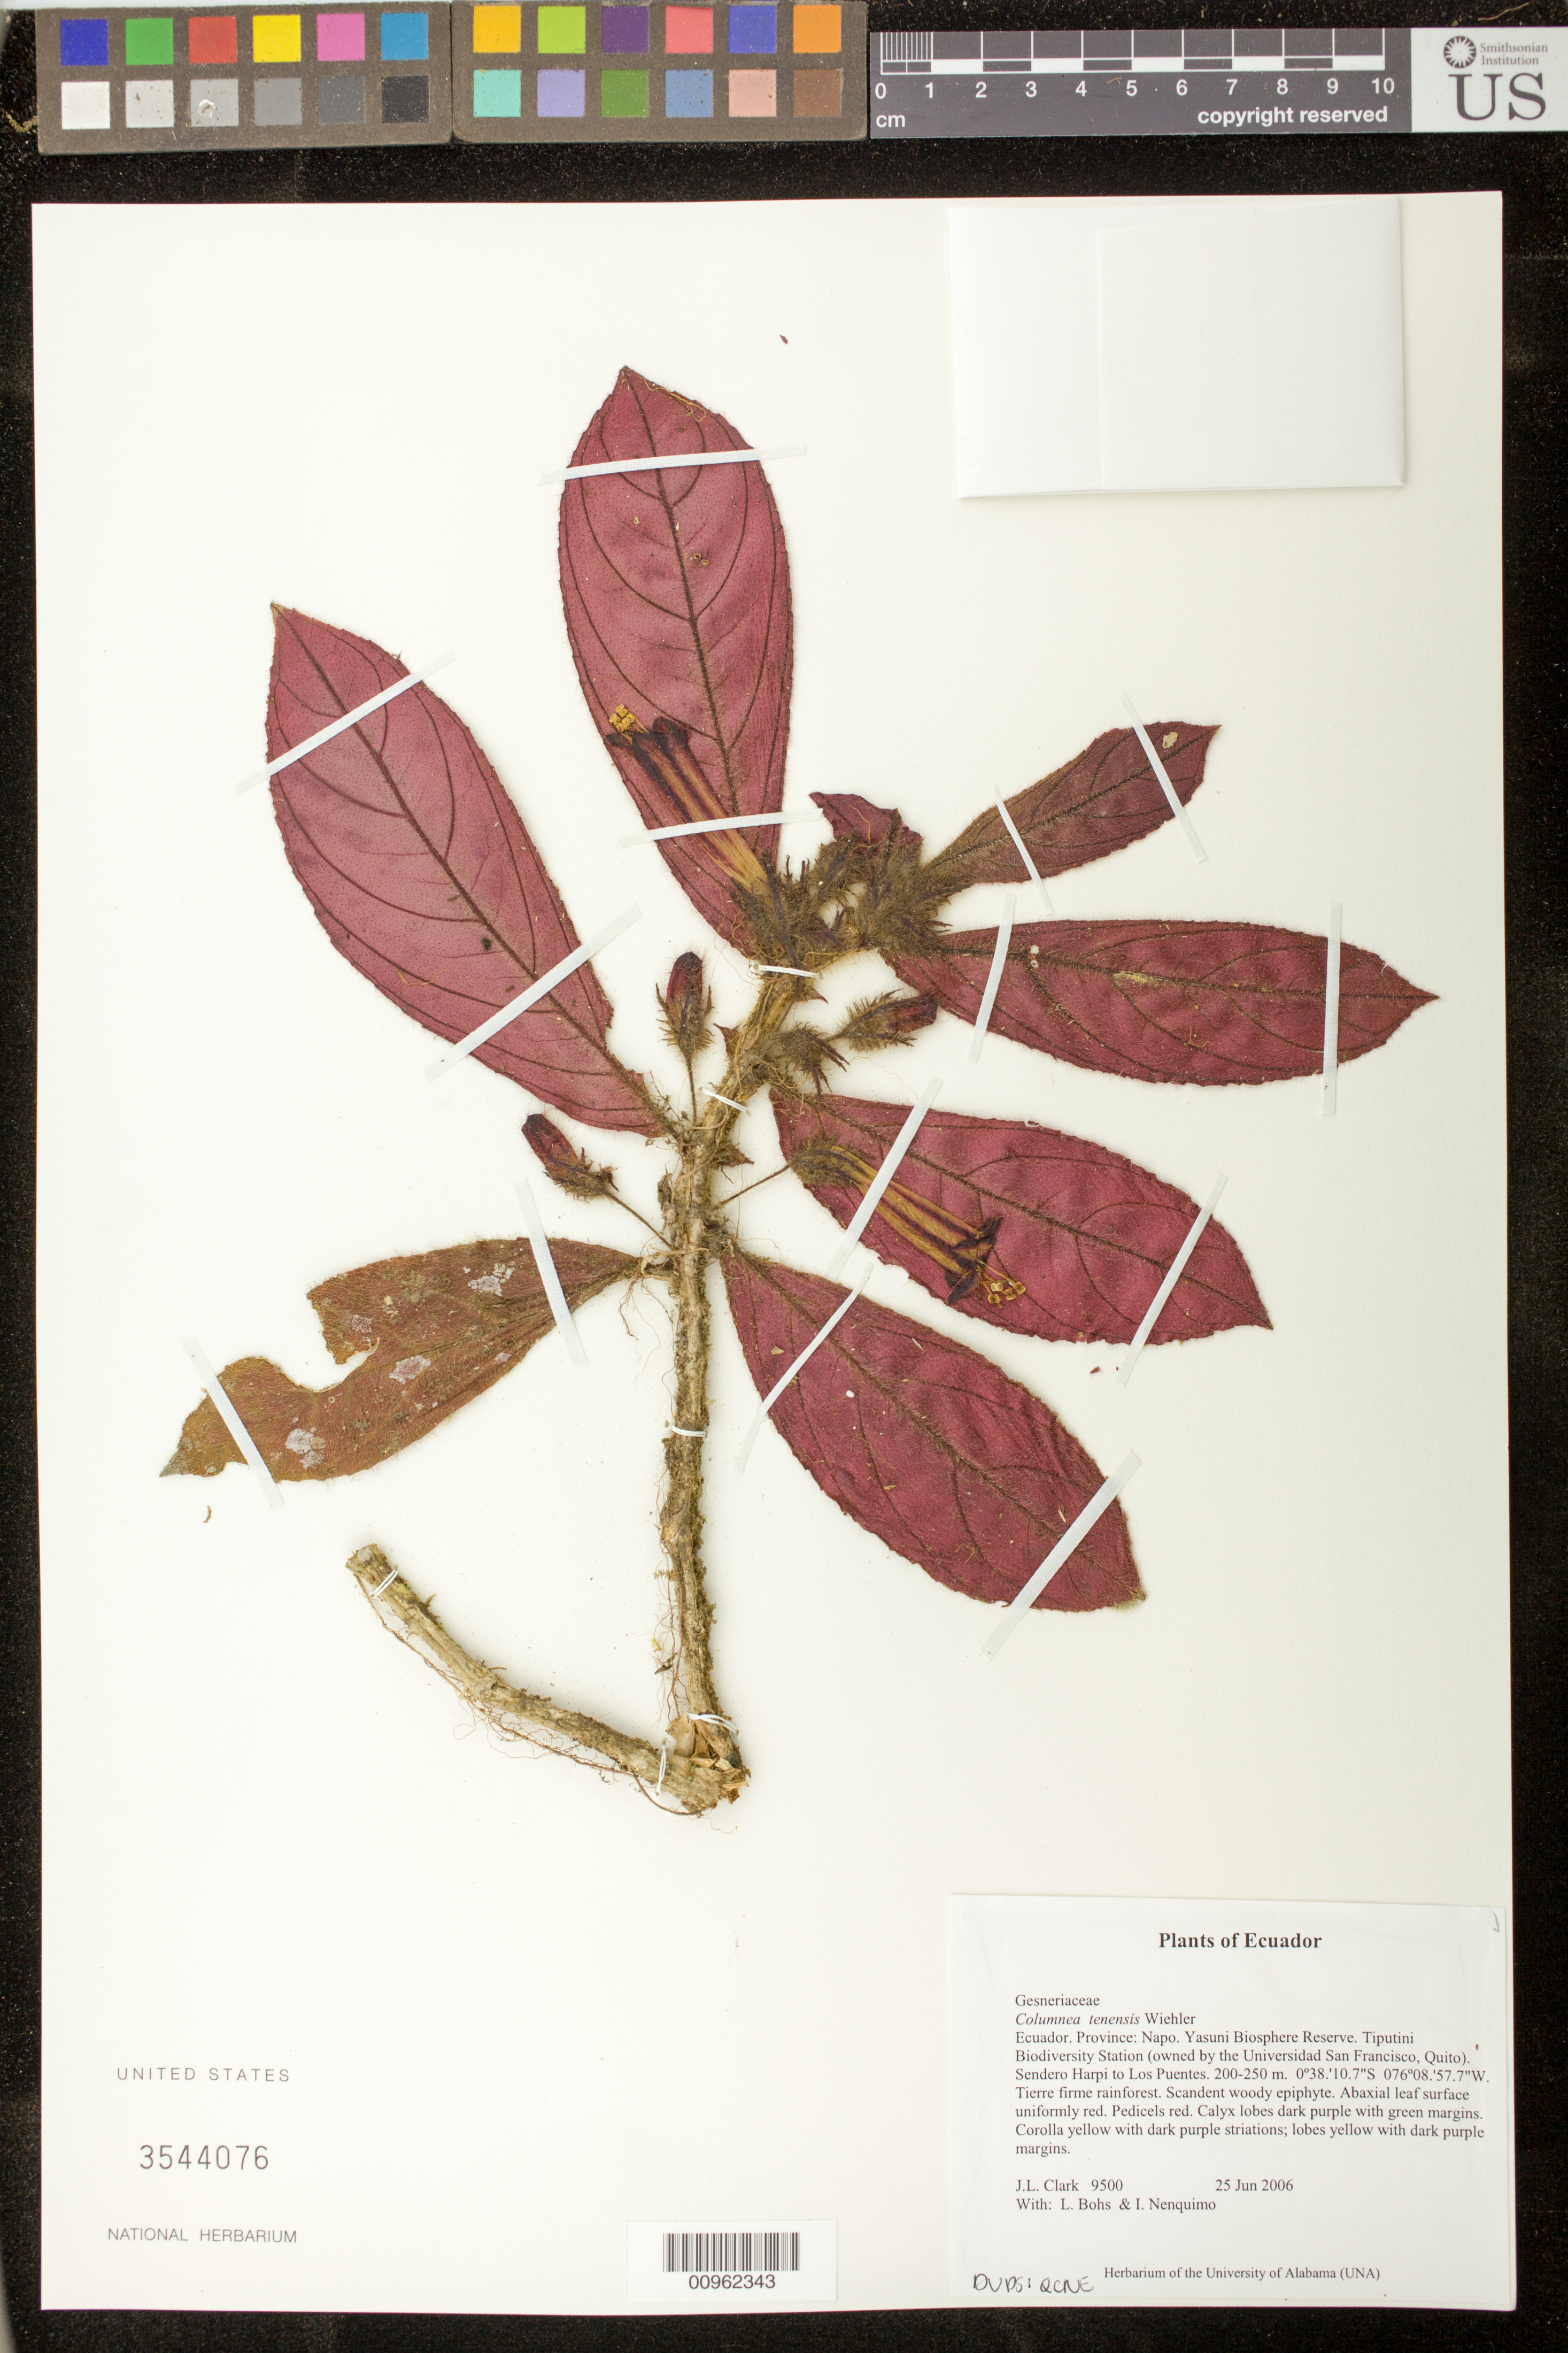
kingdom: Plantae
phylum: Tracheophyta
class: Magnoliopsida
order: Lamiales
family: Gesneriaceae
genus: Columnea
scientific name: Columnea illepida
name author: H.E. Moore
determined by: Clark, J. L.; Skog, Laurence E.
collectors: J. L. Clark, L. A. Bohs & I. Nenquimo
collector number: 9500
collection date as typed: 25 Jun 2006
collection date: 2006-06-25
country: Ecuador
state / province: Napo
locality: Yasuni Biosphere Reserve. Tiputini Biodiversity Station (owned by the Universidad San Francisco, Quito). Sendero Harpi to Los Puentes.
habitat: Tierre firme rainforest.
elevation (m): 200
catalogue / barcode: US 3544076